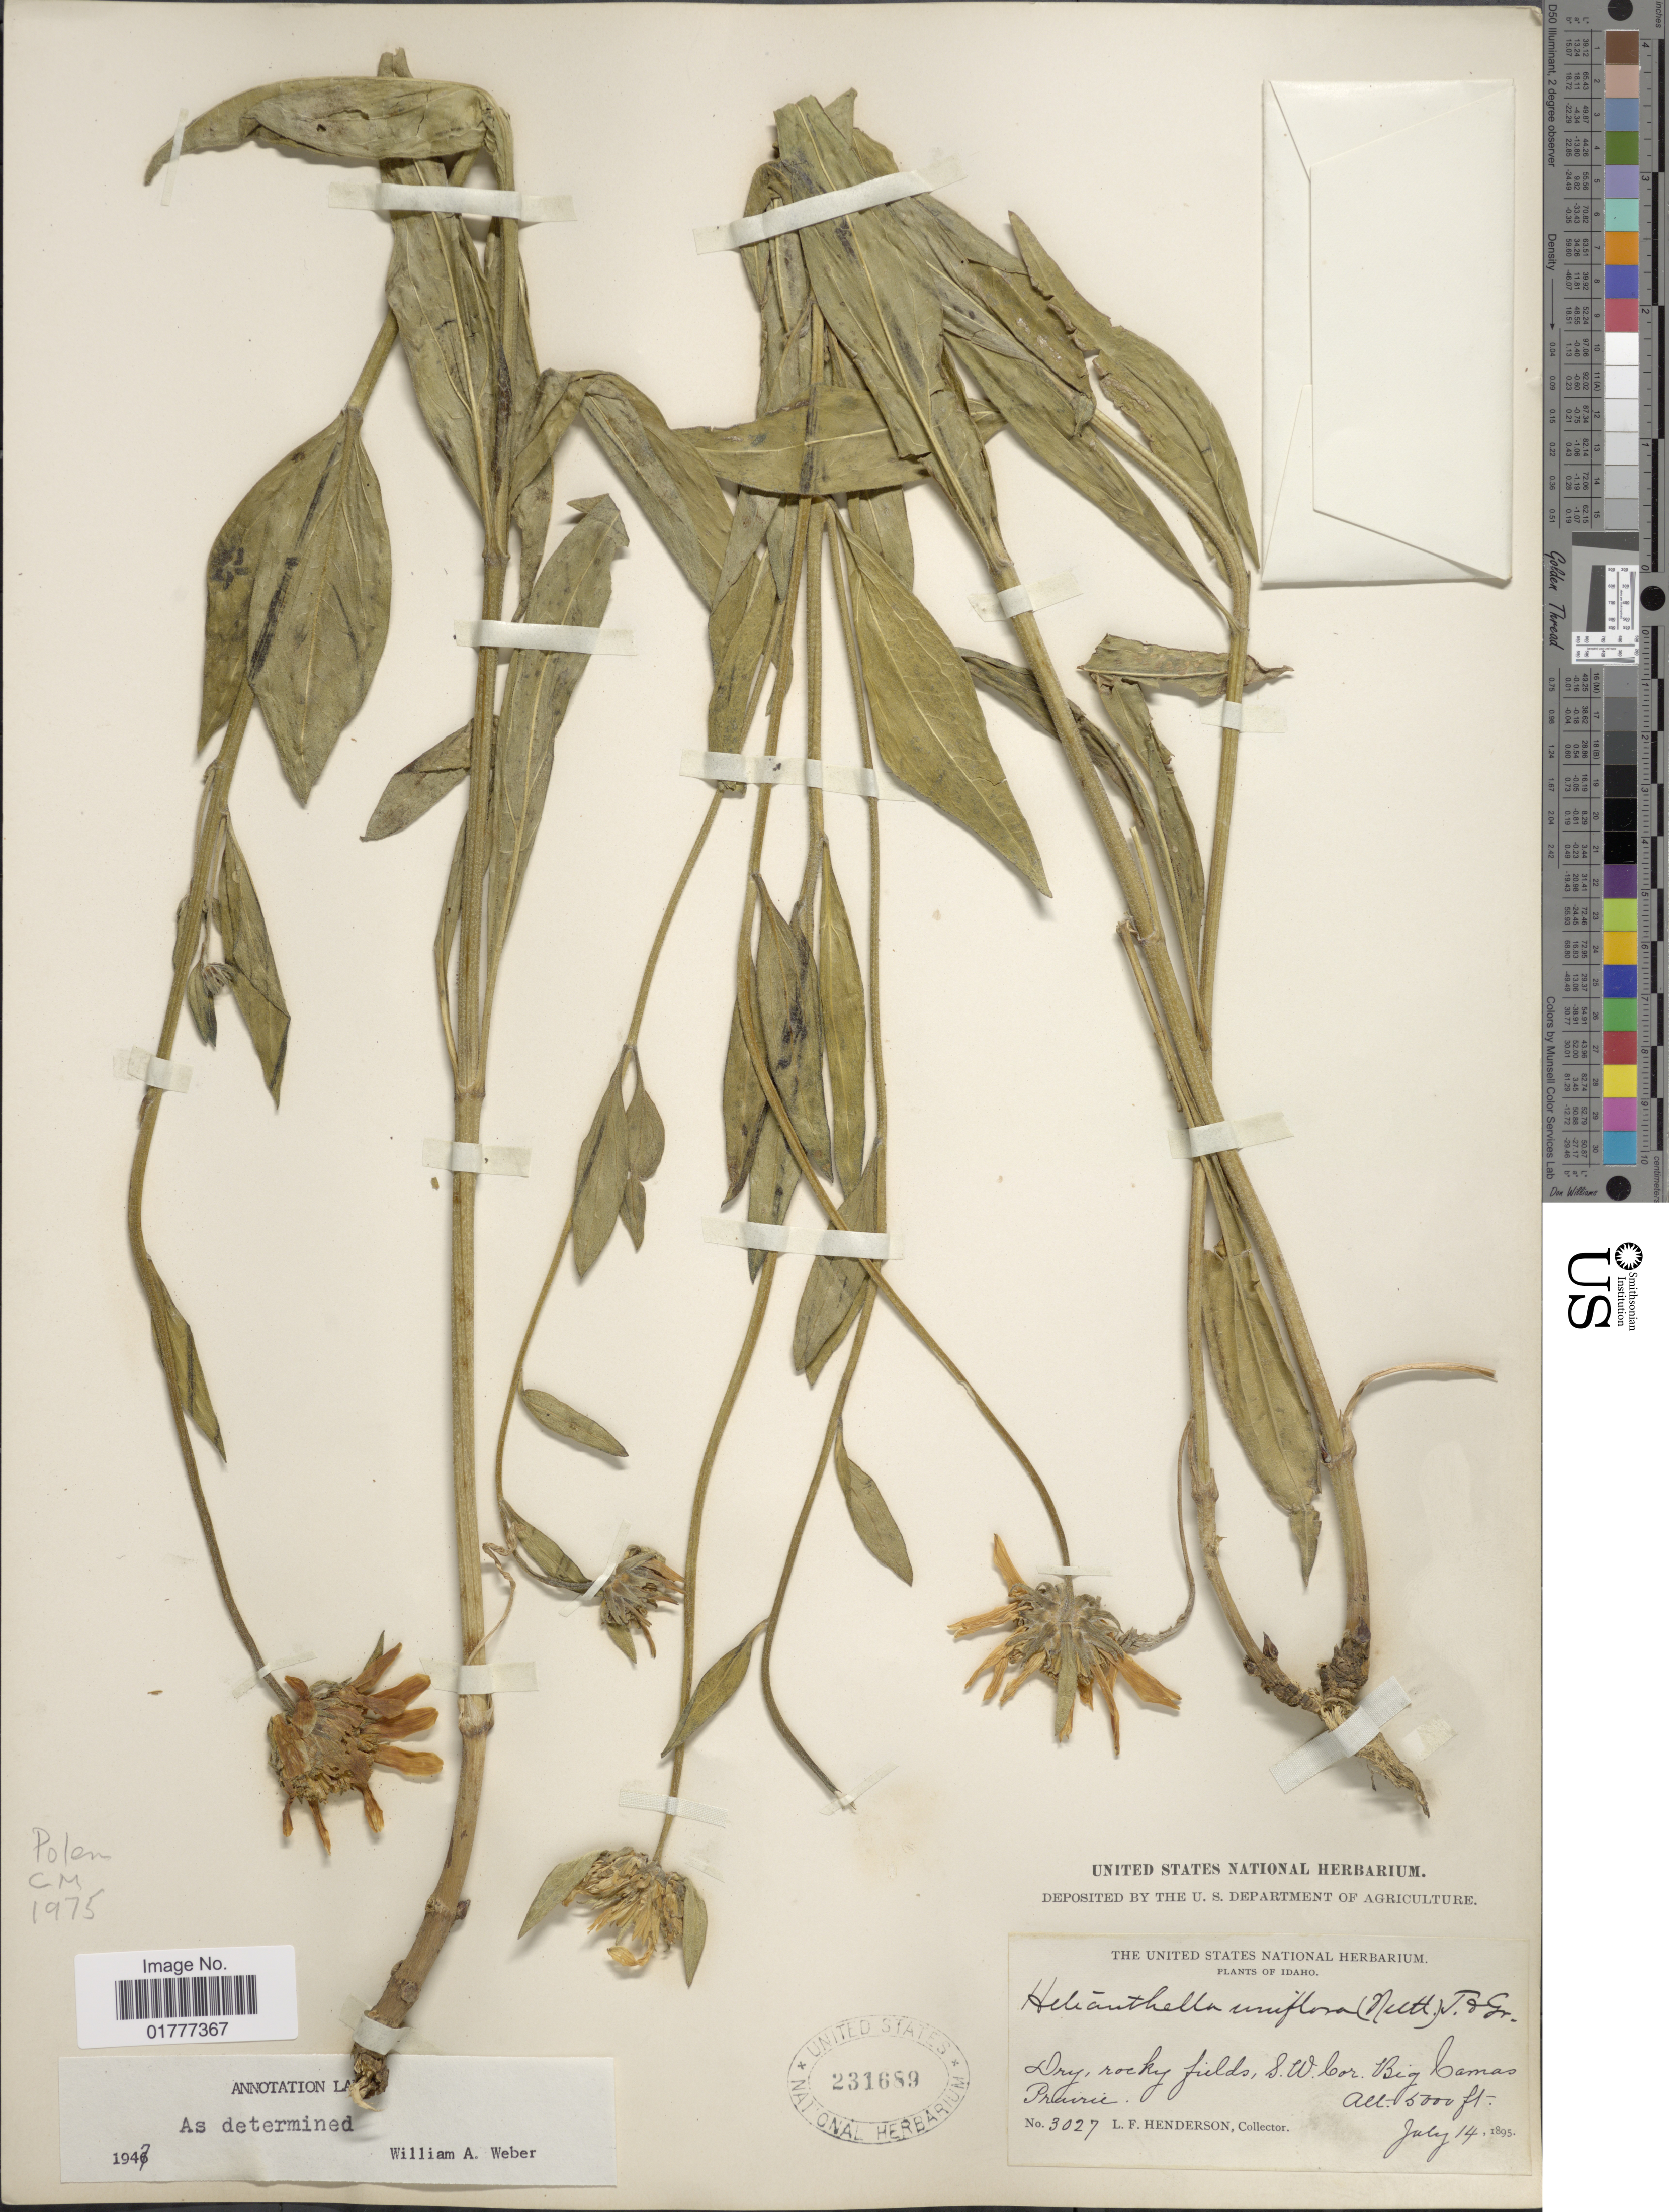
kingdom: Plantae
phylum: Tracheophyta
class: Magnoliopsida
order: Asterales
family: Asteraceae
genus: Helianthella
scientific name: Helianthella uniflora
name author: Torr. & A. Gray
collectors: L. Henderson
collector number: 3027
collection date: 1895-07-14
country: United States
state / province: Idaho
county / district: Blaine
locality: Dry, rocky fields, S.W. Cor. Big Camas Prairie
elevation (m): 1524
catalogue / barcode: US 231689